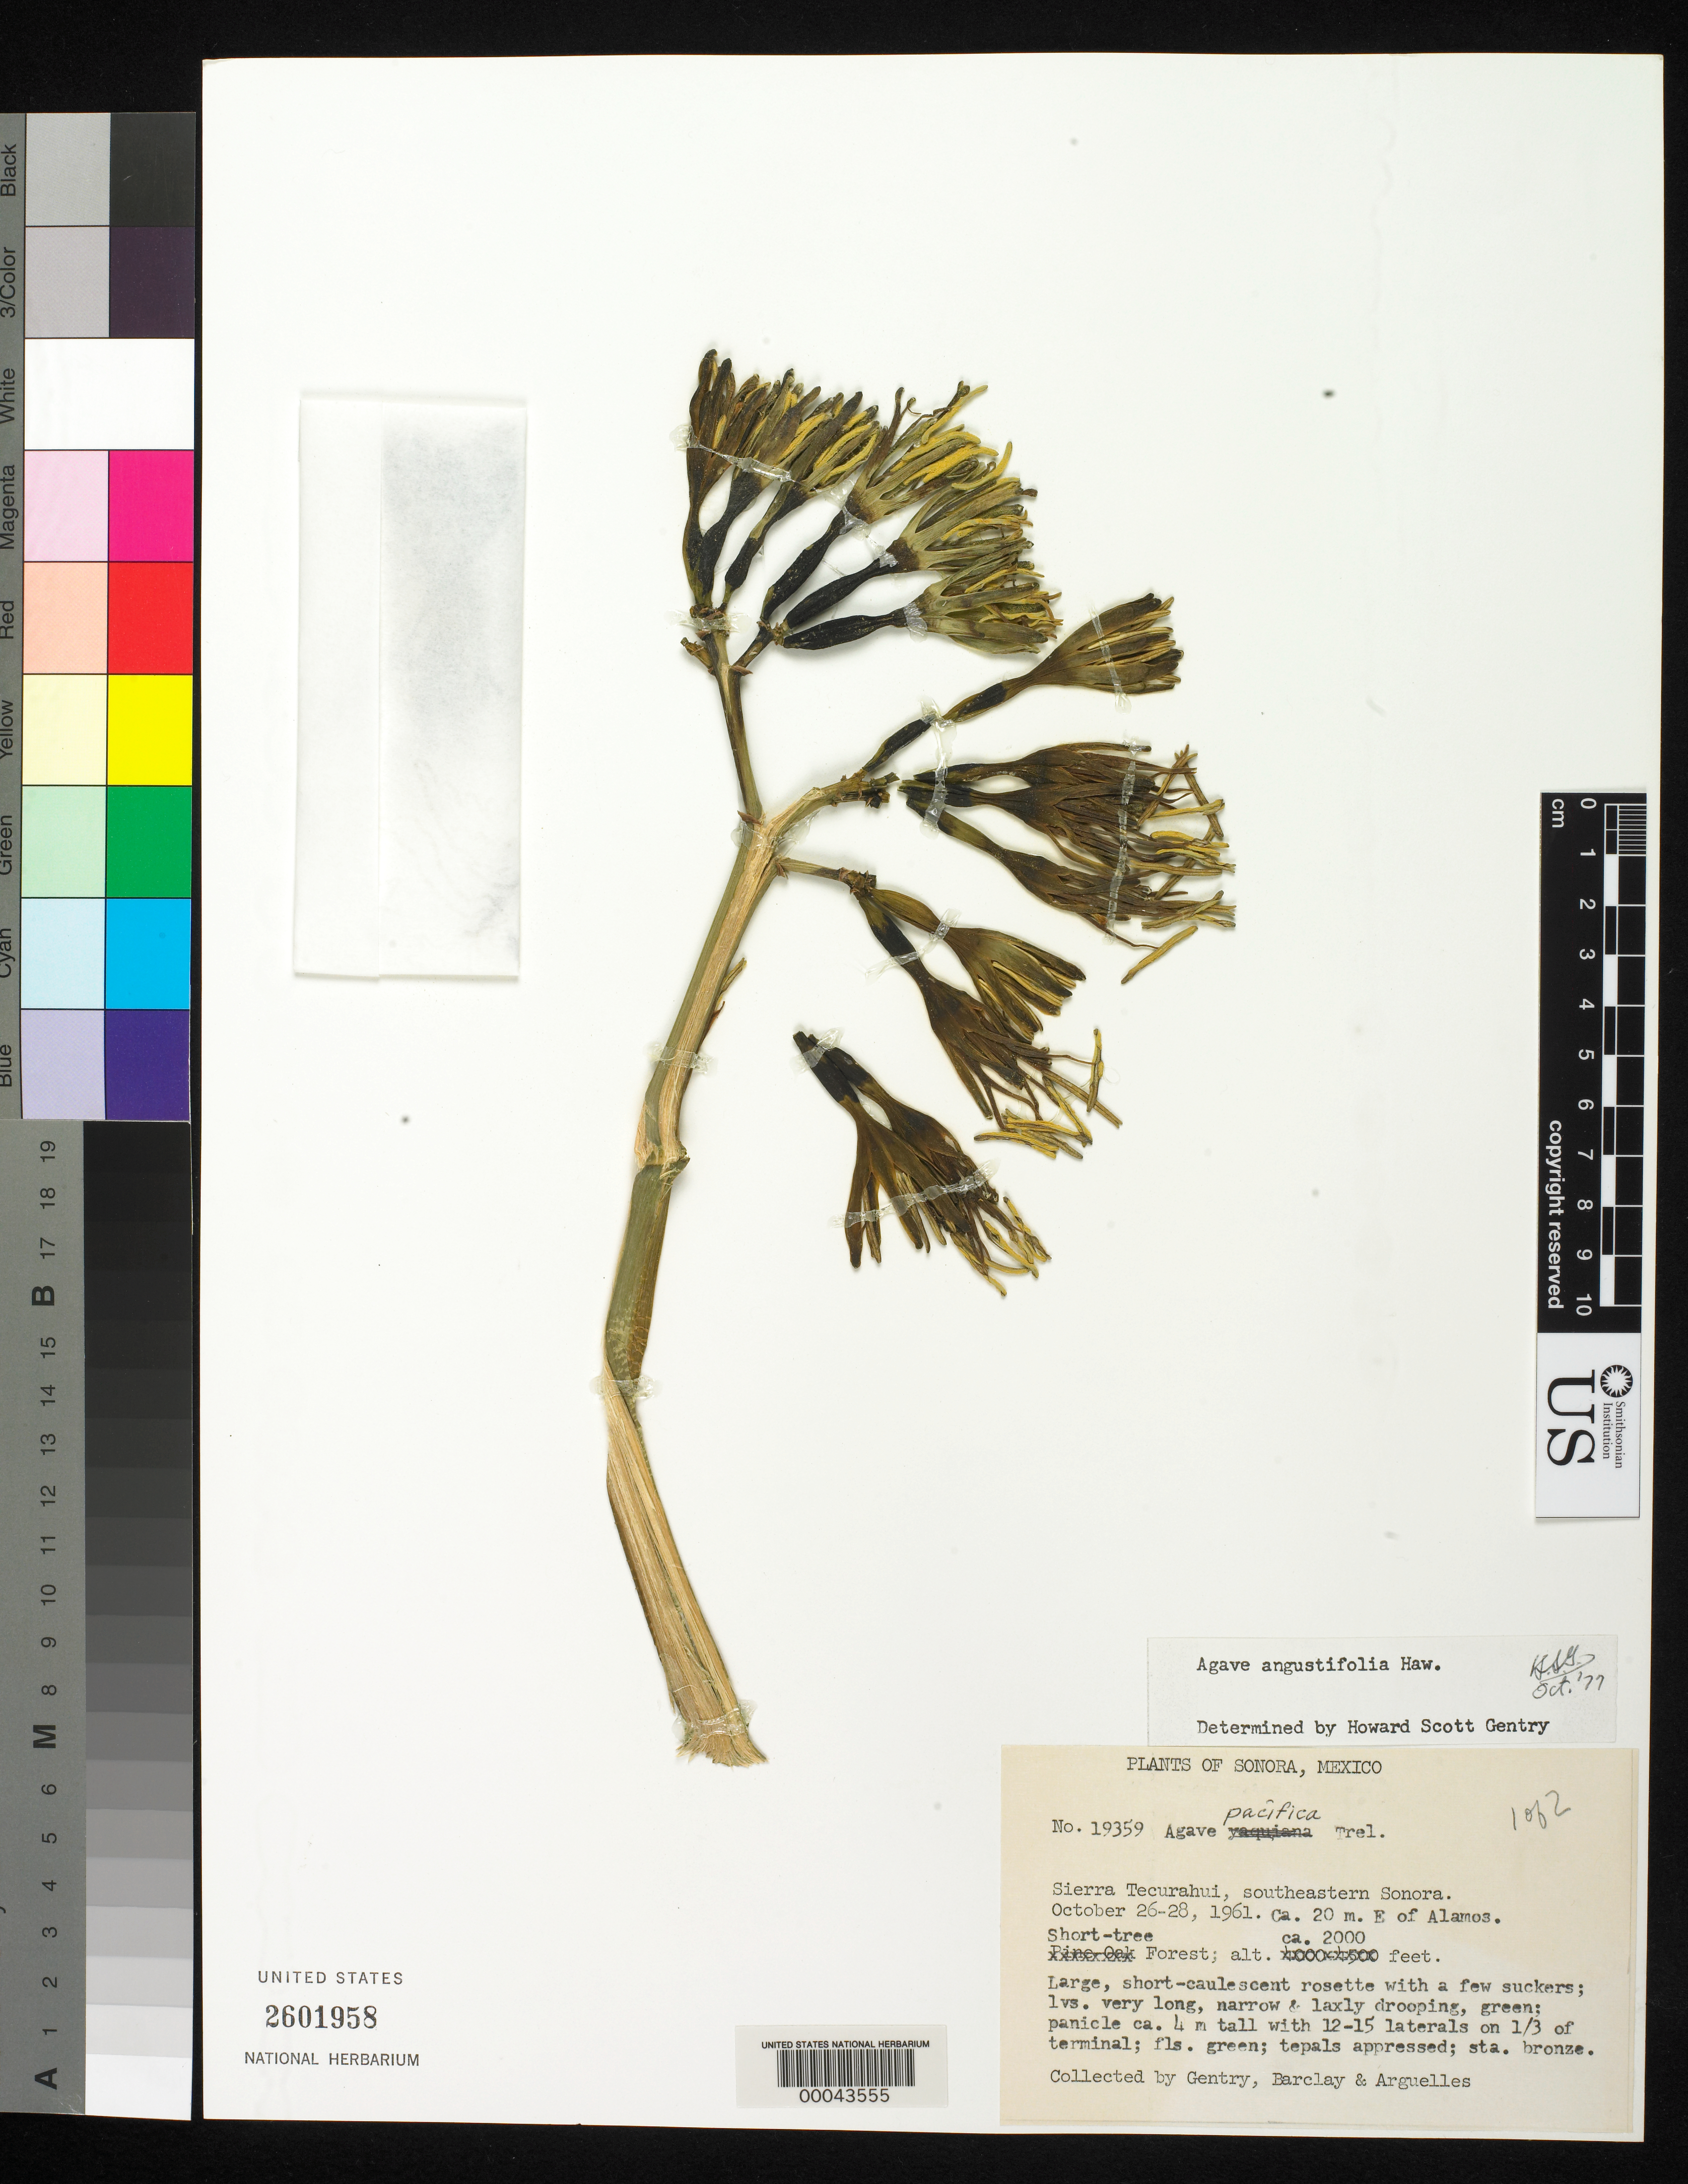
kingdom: Plantae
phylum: Tracheophyta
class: Liliopsida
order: Asparagales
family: Asparagaceae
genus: Agave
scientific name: Agave angustifolia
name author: Haw.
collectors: H. S. Gentry, A. S. Barclay & J. Arguelles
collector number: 19359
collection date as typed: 26 Oct 1961 to 28 Oct 1961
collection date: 1961-10-26/1961-10-28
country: Mexico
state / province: Sonora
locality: Sierra Tecurahui.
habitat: Short-tree forest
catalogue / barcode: US 2601958